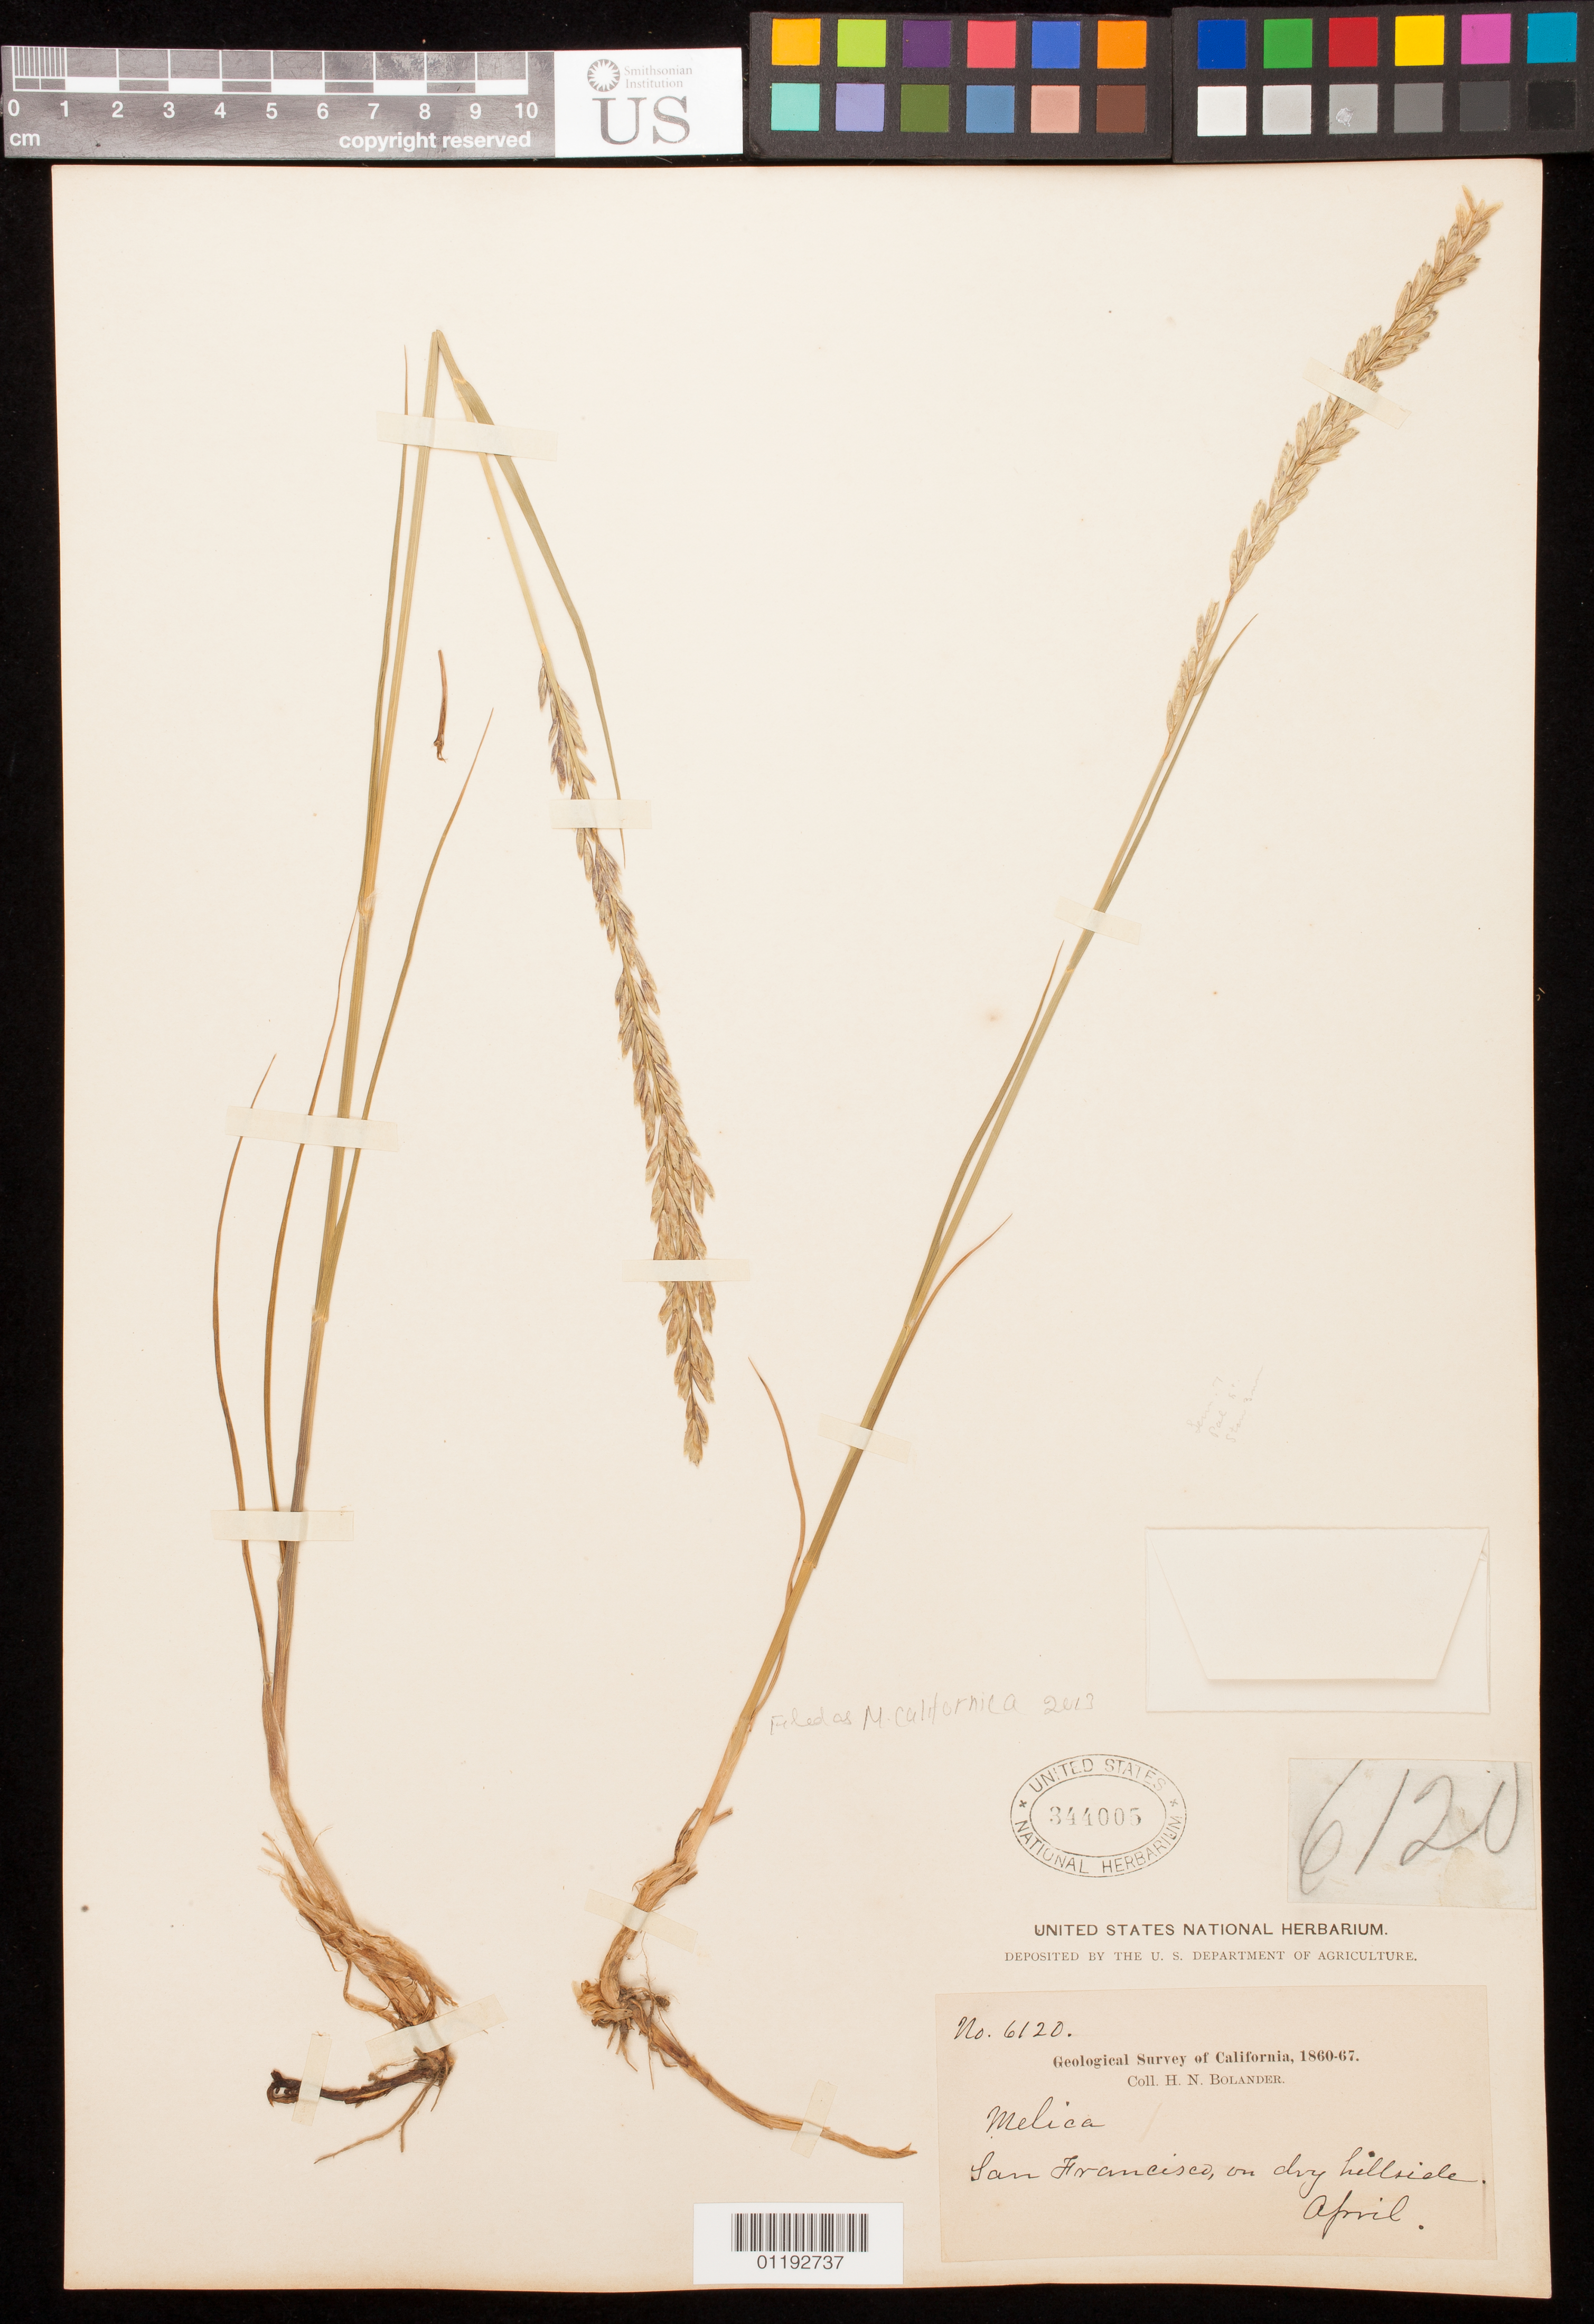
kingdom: Plantae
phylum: Tracheophyta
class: Liliopsida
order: Poales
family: Poaceae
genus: Melica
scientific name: Melica californica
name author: Scribn.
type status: Isosyntype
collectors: H. Bolander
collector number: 6120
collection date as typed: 1860-67; April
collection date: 1860/1867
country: United States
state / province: California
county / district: San Francisco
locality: San Francisco.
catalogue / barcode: US 344005